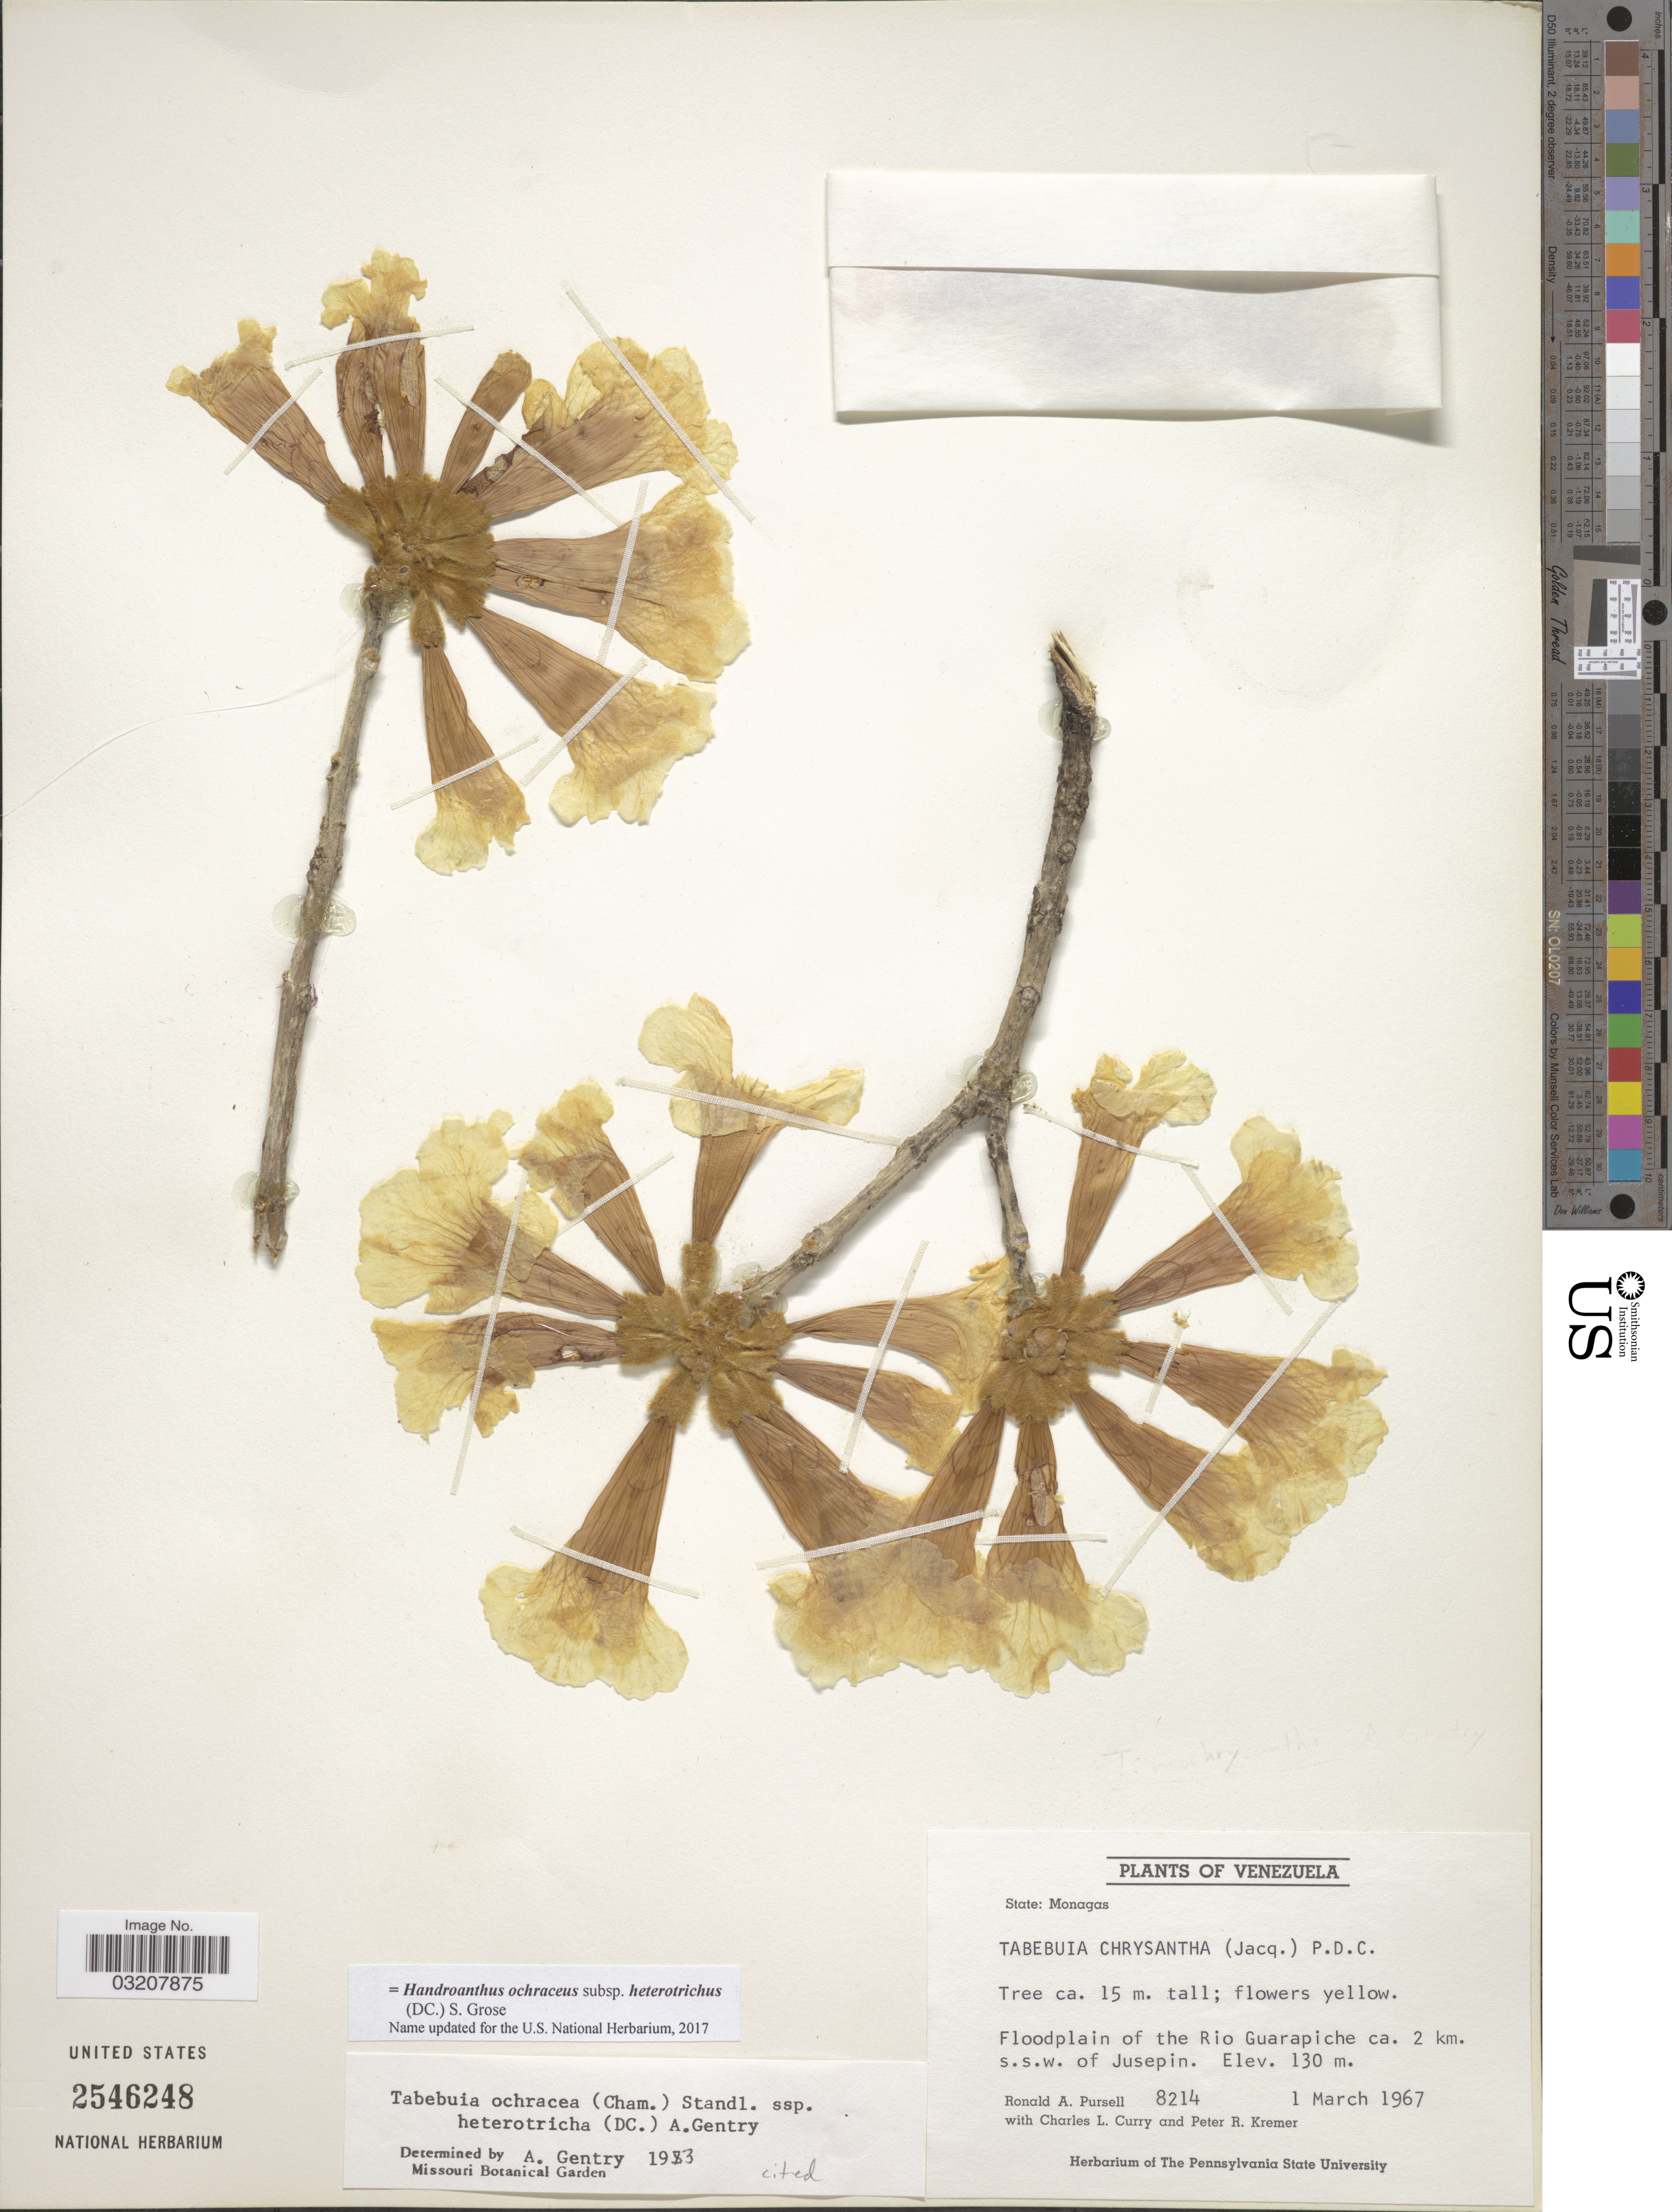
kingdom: Plantae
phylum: Tracheophyta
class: Magnoliopsida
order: Lamiales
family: Bignoniaceae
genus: Handroanthus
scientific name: Handroanthus ochraceus subsp. heterotrichus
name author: (DC.) S.O. Grose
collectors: R. A. Pursell, C. L. Curry & P. Kremer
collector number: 8214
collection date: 1967-03-01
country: Venezuela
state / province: Monagas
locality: Floodplain of the Rio Guarapiche ca. 2 km. s.s.w. of Jusepin.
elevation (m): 130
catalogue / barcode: US 2546248